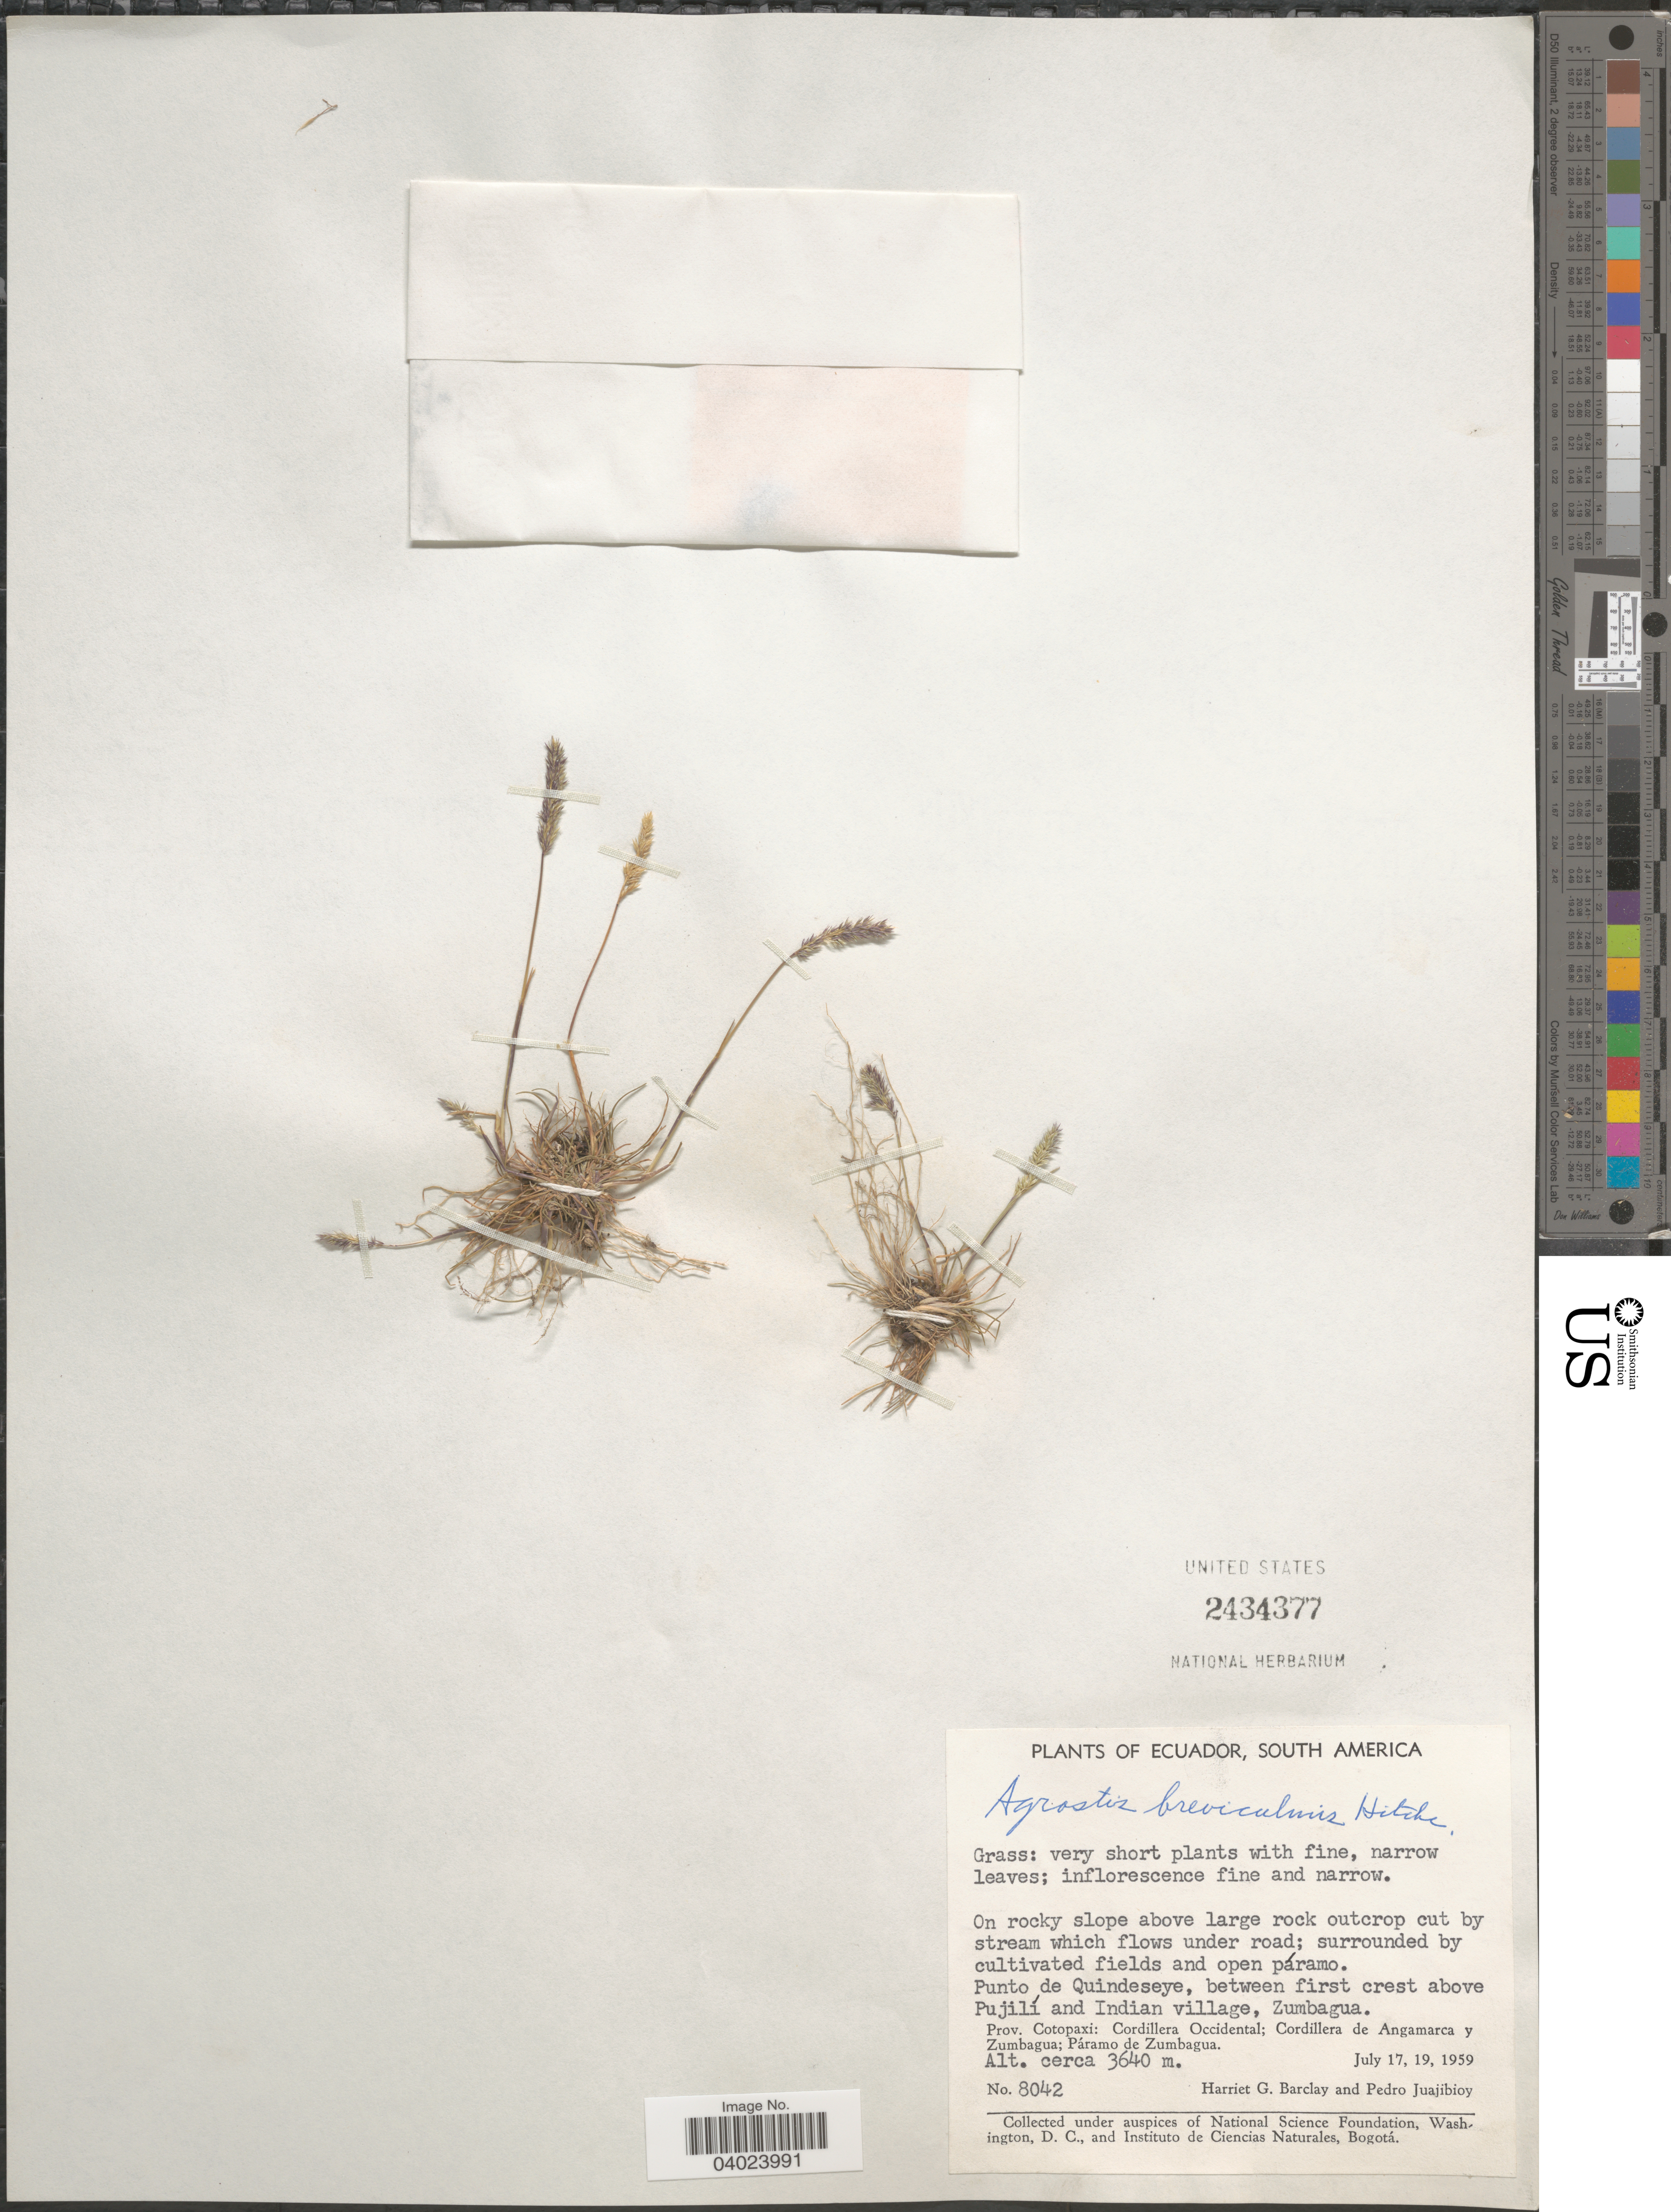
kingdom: Plantae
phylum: Tracheophyta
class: Liliopsida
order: Poales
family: Poaceae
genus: Agrostis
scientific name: Agrostis breviculmis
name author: Hitchc.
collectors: H. G. Barclay & P. Juajibioy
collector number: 8042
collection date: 1959-07-17/1959-07-19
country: Ecuador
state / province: Cotopaxi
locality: Punto de Quindeseye, between first crest above Pujilí and Indian village, Zumbagua. Prov. Cotopaxi: Cordillera Occidental; Cordillera de Angamarca y Zumbagua; Páramo de Zumbagua.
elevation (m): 3640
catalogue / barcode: US 2434377